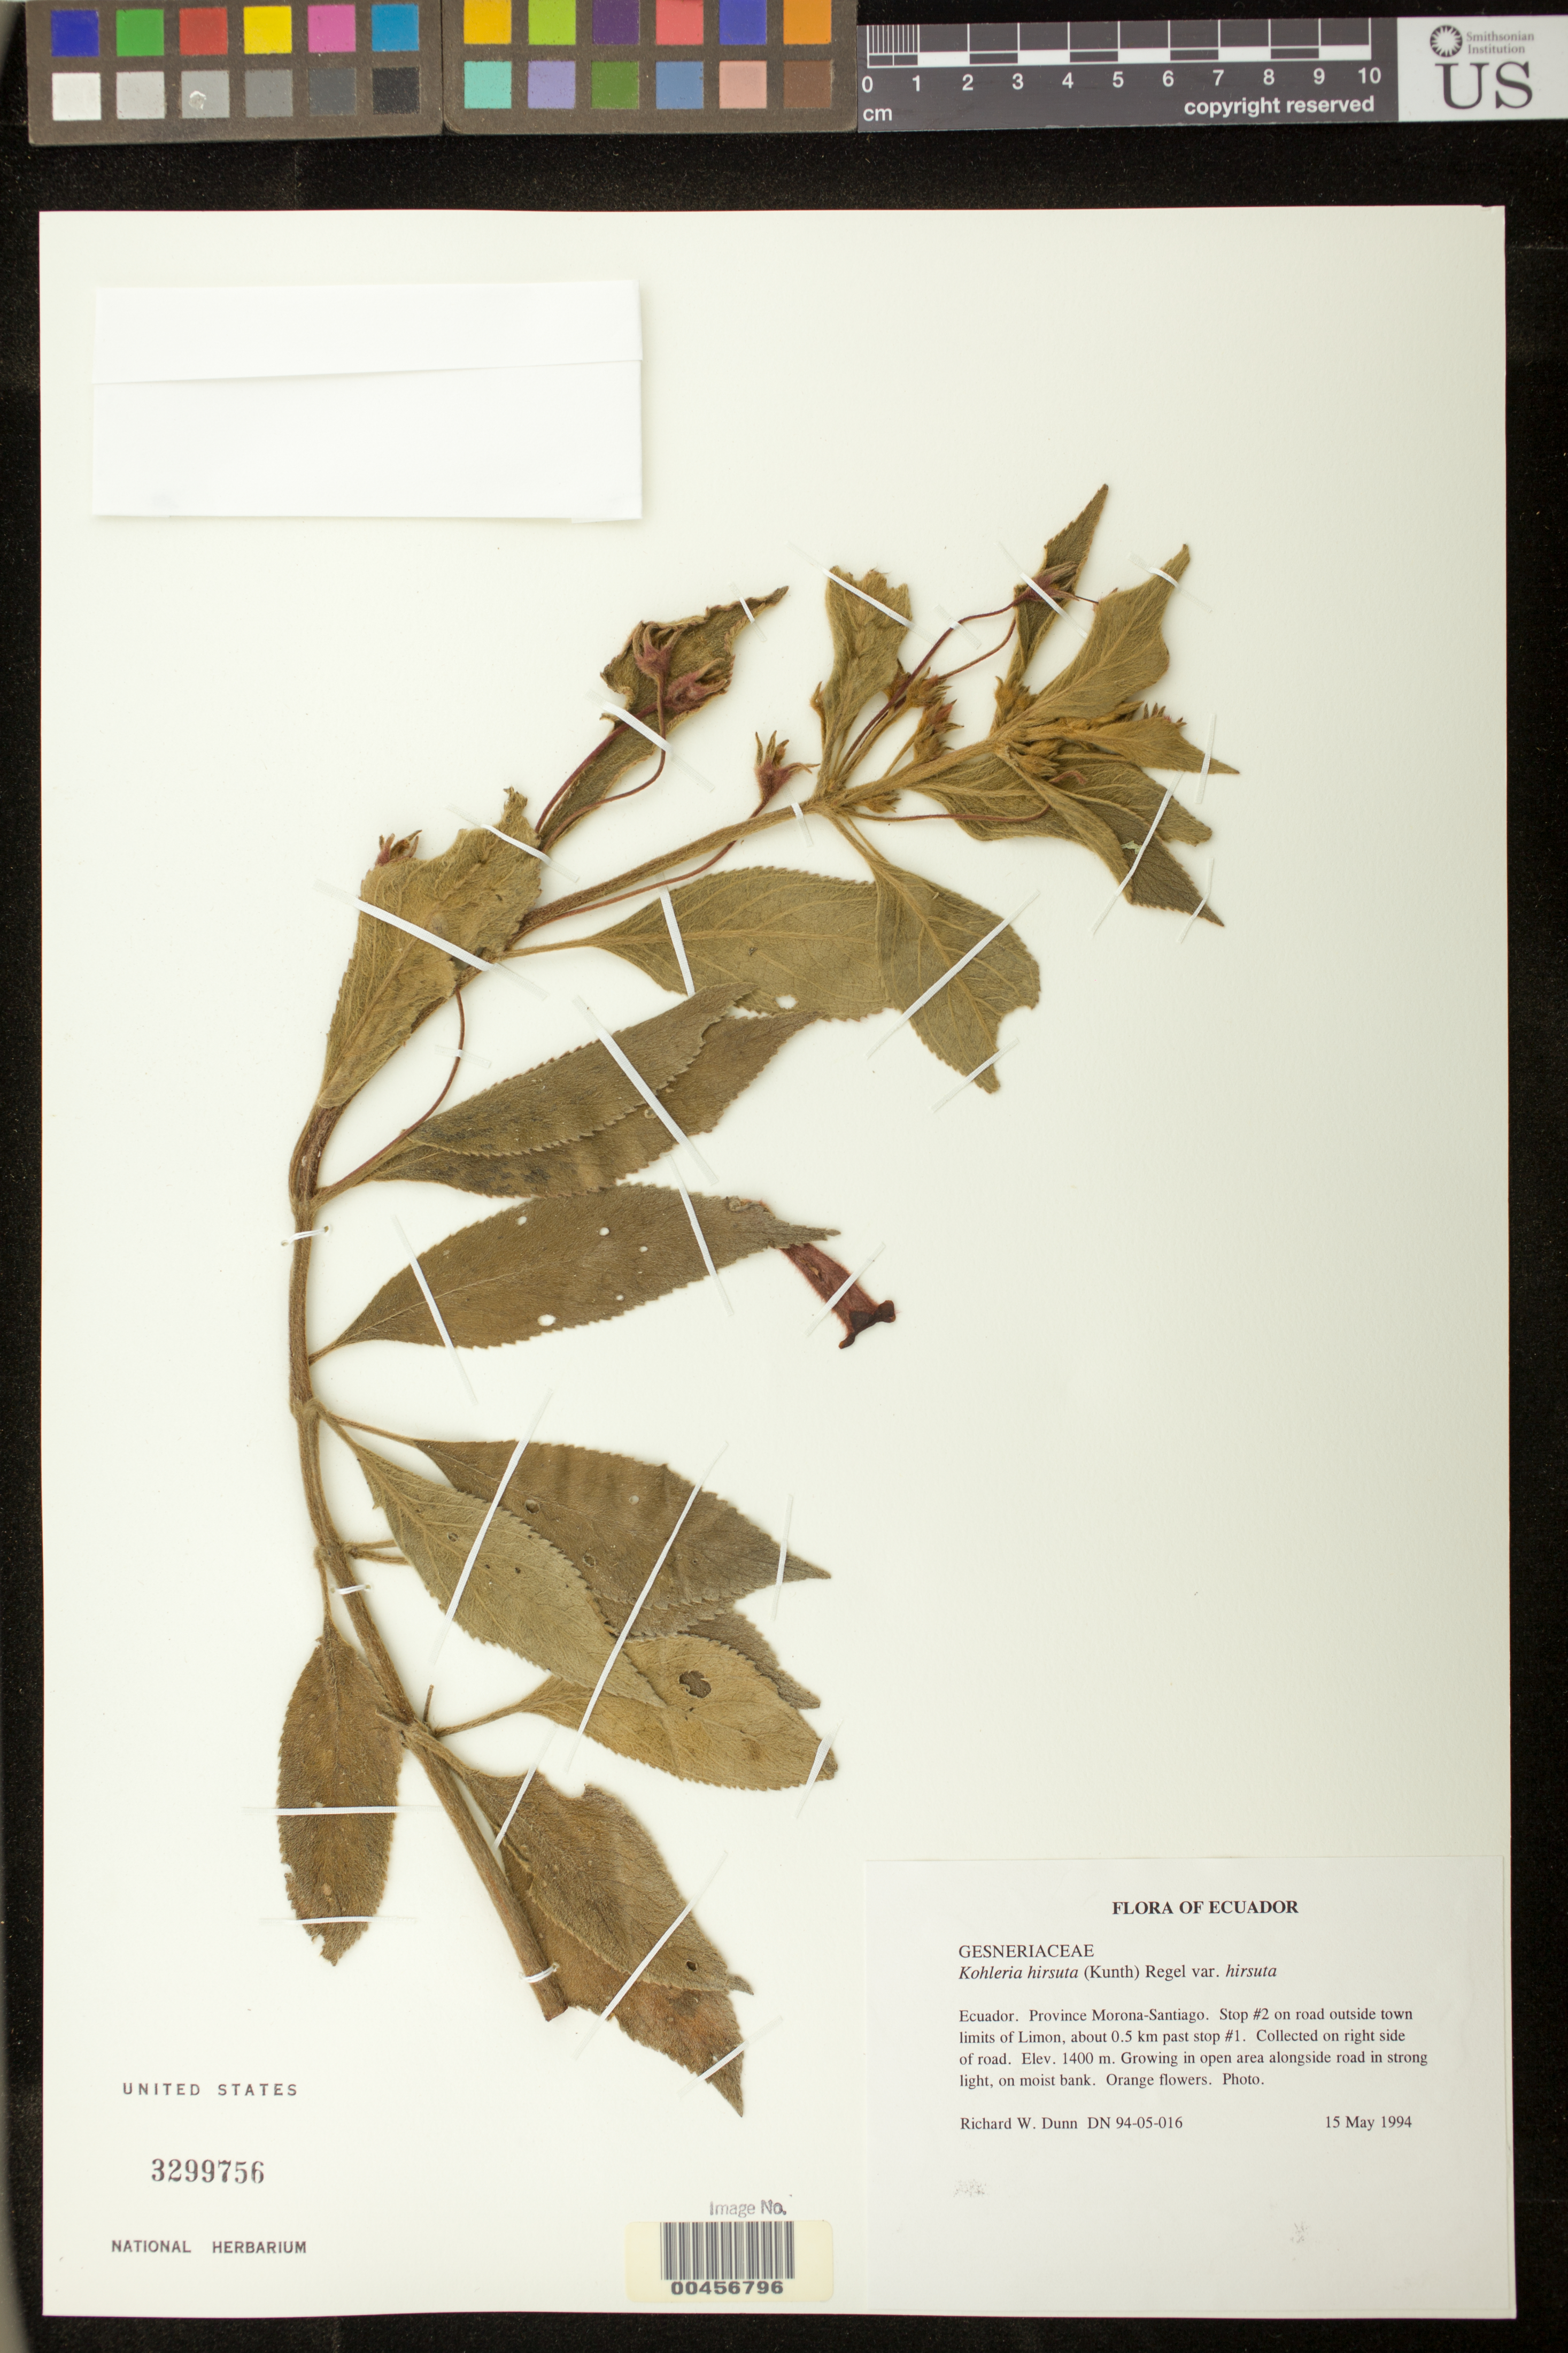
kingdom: Plantae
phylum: Tracheophyta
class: Magnoliopsida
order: Lamiales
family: Gesneriaceae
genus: Kohleria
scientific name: Kohleria hirsuta var. hirsuta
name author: (Kunth) Regel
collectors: R. Dunn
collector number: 9405016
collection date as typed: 15 May 1994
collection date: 1994-05-15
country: Ecuador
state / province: Morona-Santiago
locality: Limon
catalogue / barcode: US 3299756